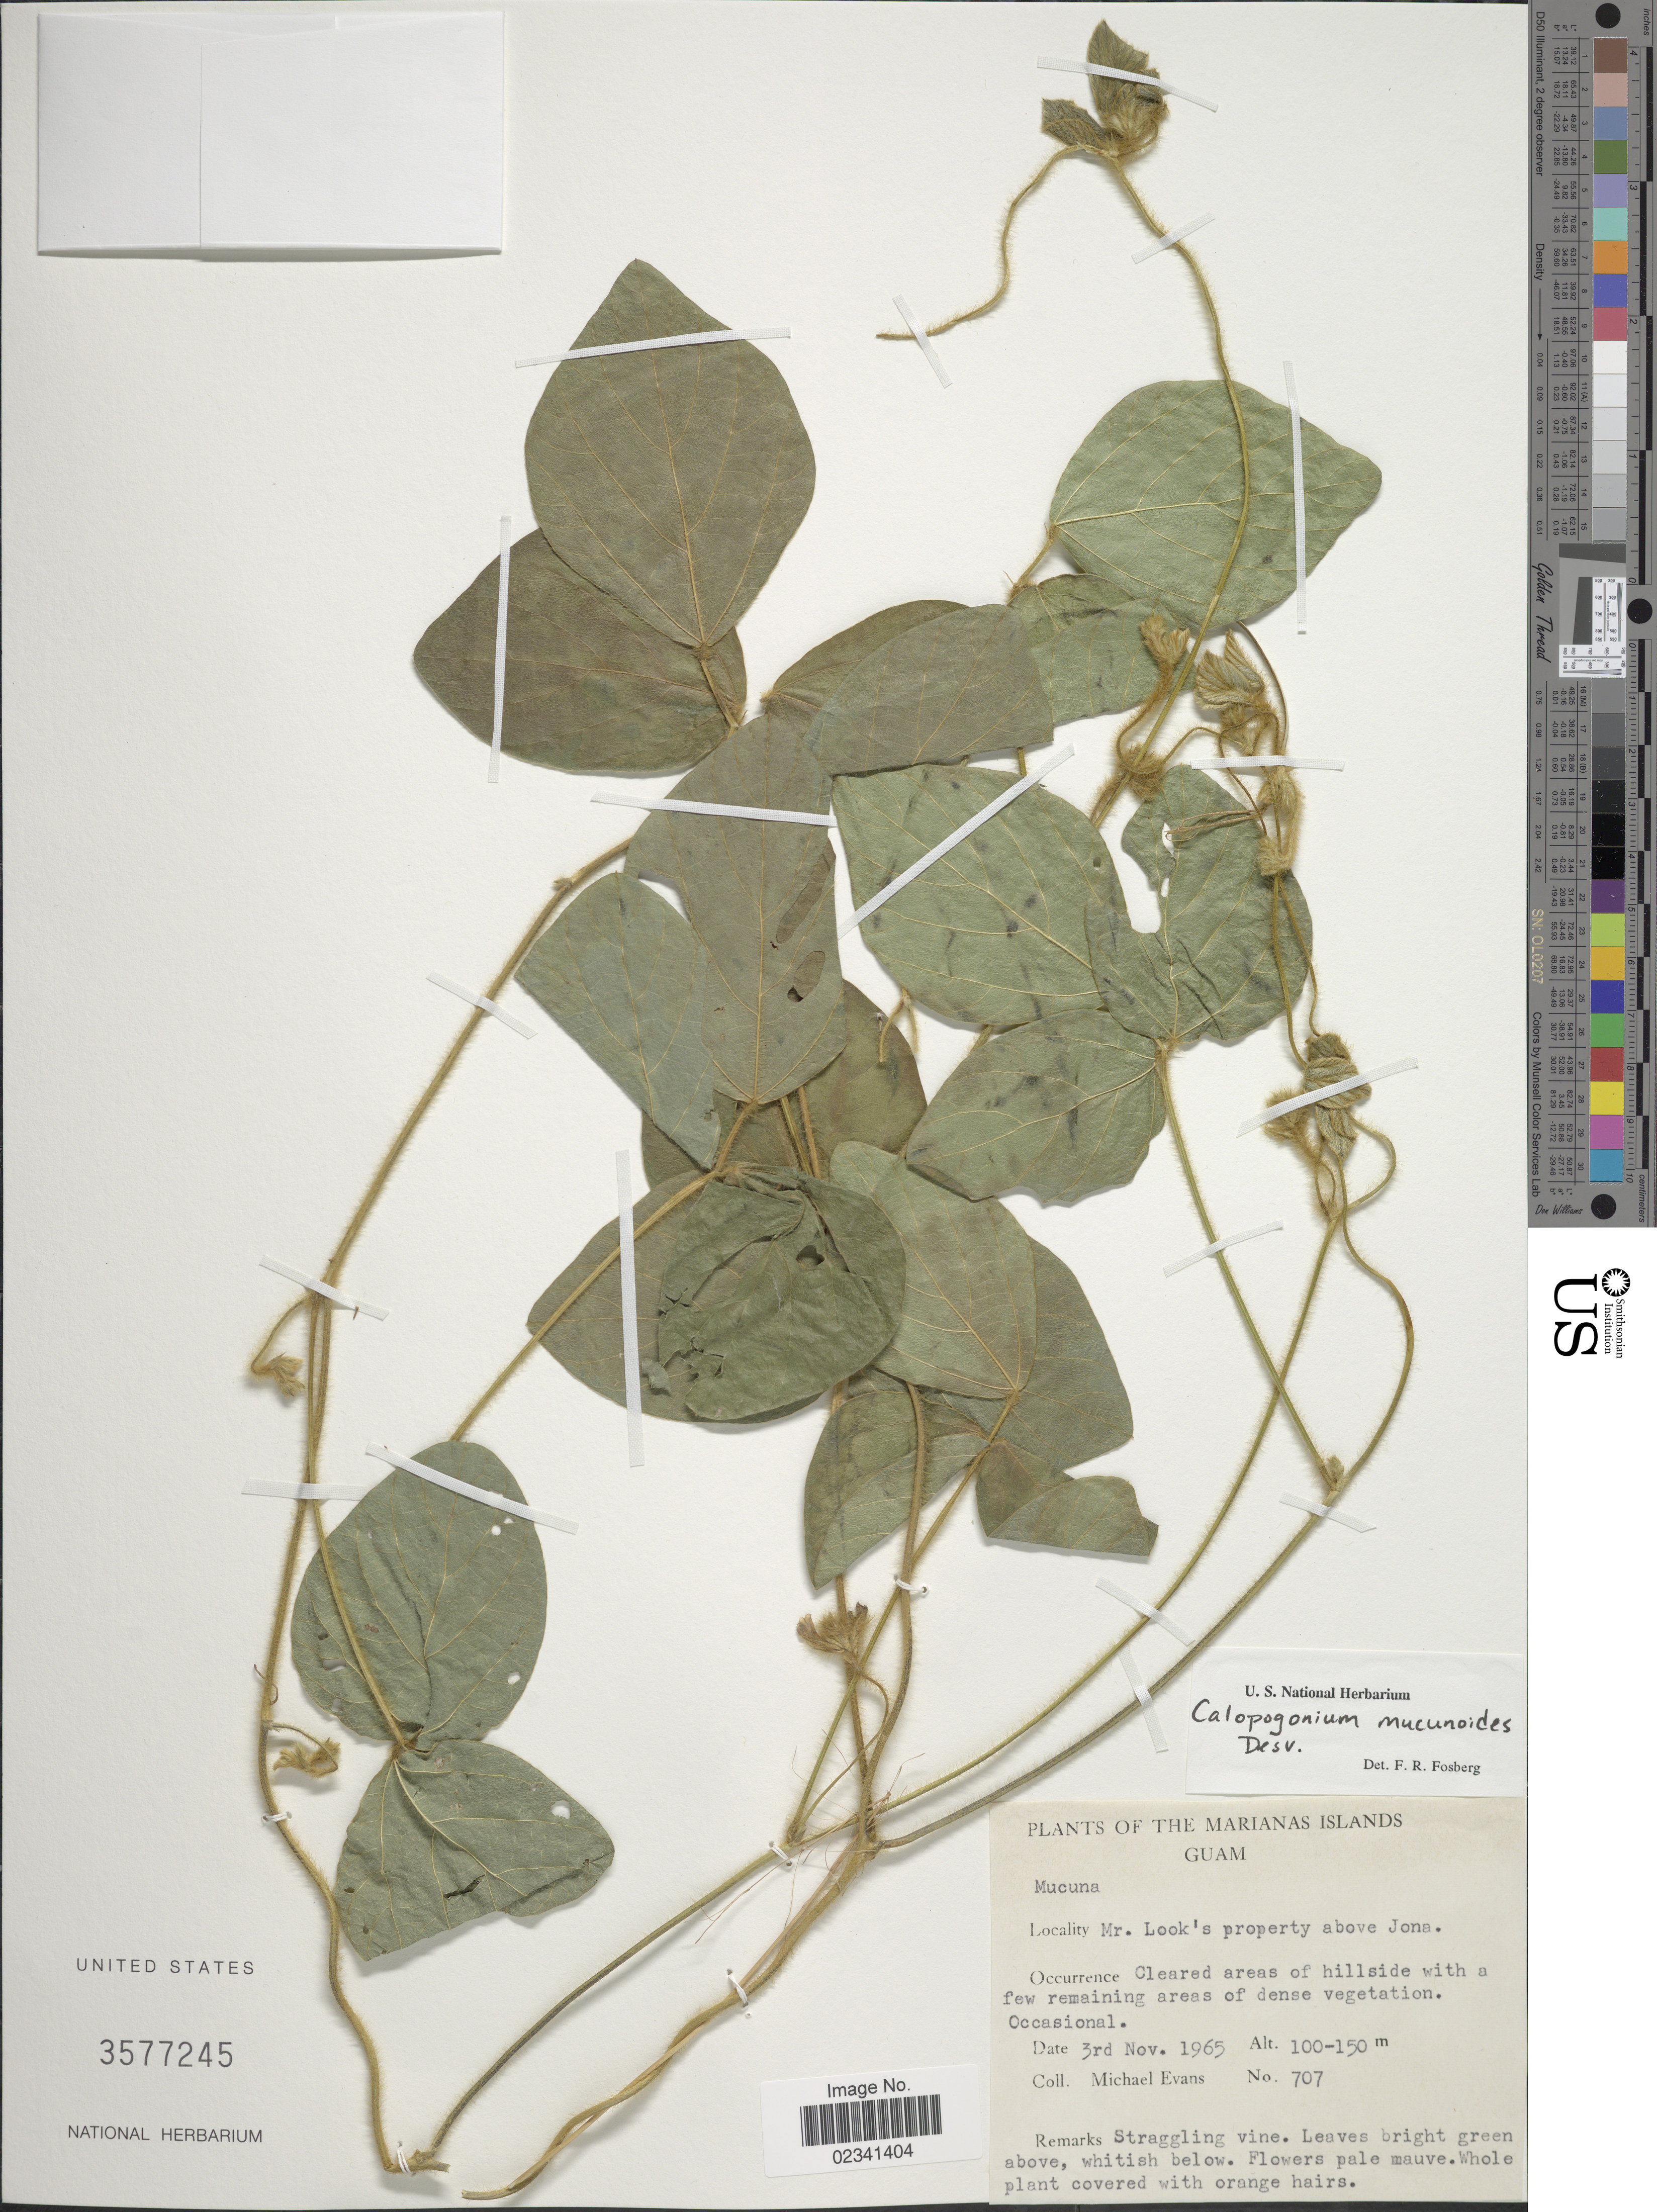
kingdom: Plantae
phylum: Tracheophyta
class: Magnoliopsida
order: Fabales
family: Fabaceae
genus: Calopogonium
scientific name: Calopogonium mucunoides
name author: Desv.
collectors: M. Evans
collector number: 707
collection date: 1965-11-03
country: Guam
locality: The Marianas Islands, Mr. Look's property above Jona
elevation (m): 100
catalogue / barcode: US 3577245